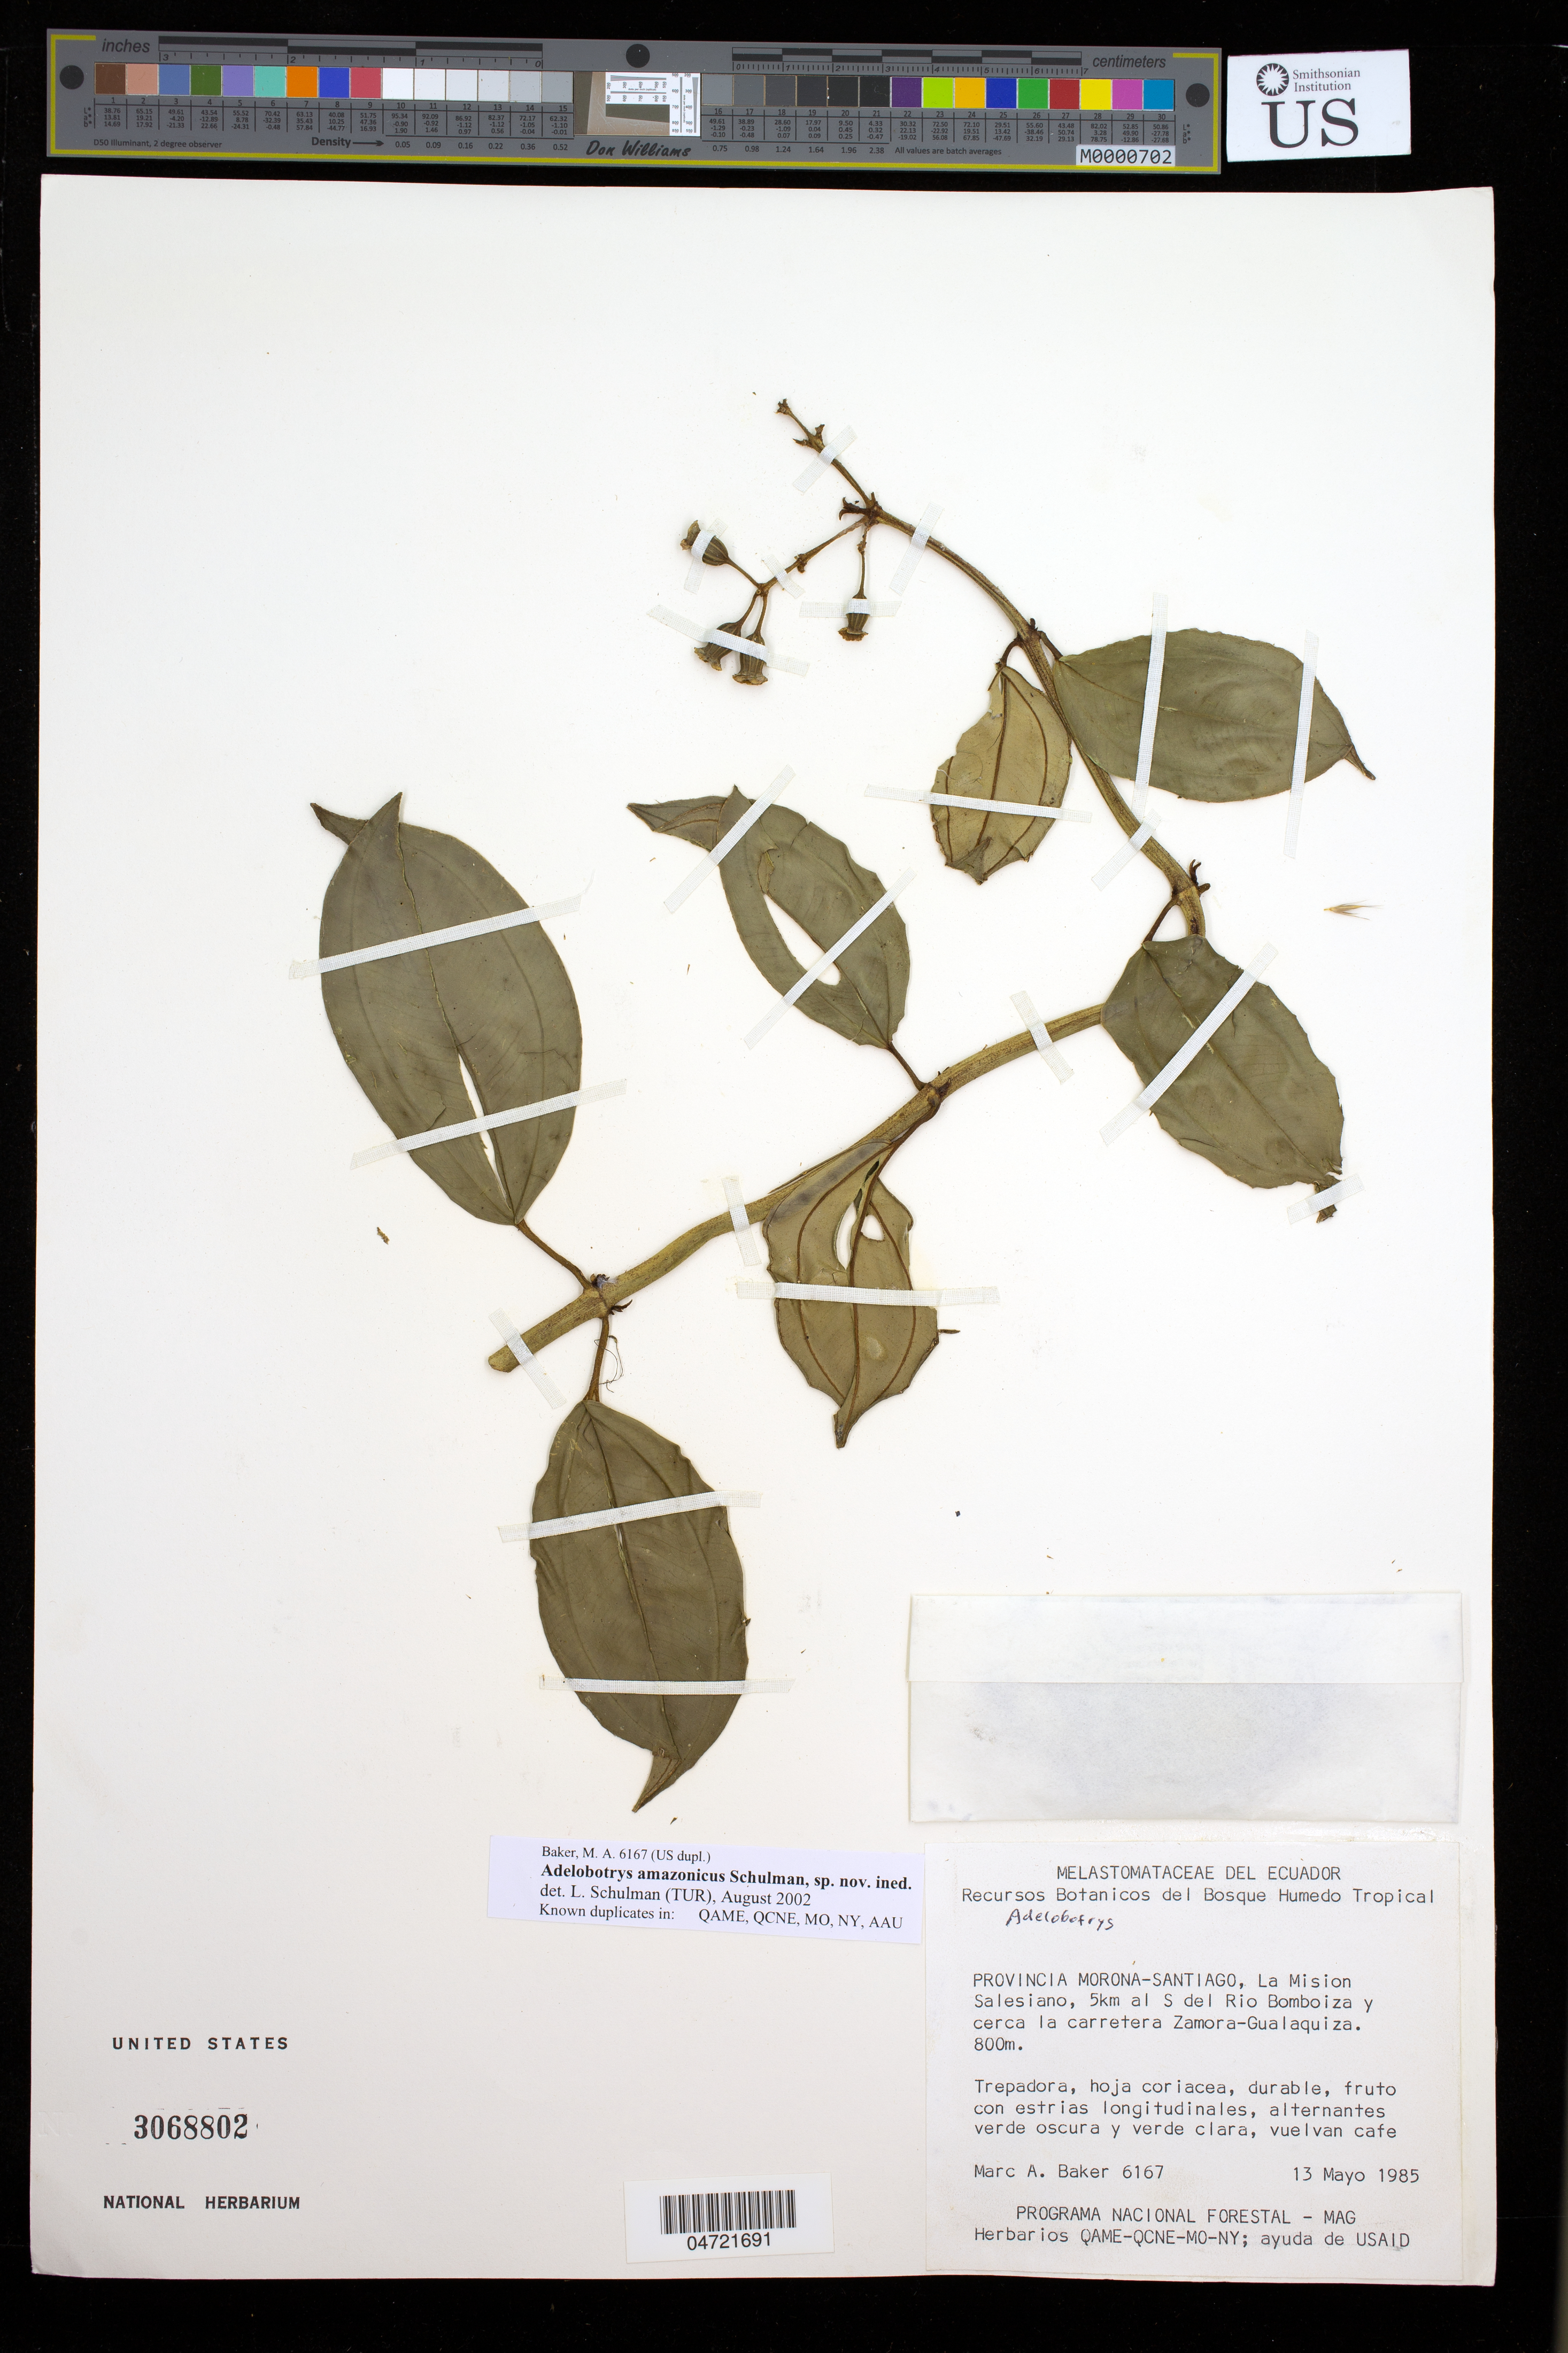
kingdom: Plantae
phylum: Tracheophyta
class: Magnoliopsida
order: Myrtales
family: Melastomataceae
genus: Adelobotrys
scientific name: Adelobotrys sp. nov.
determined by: Schulman, Leif, (TUR), University of Turku (FINLAND)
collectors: M. A. Baker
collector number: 6167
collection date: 1985-05-13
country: Ecuador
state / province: Morona-Santiago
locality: La Mision Salesiano, 5km al S del Rio Bomboiza y cerca la carretera Zamora-Gualaquiza.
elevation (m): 800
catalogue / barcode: US 3068802